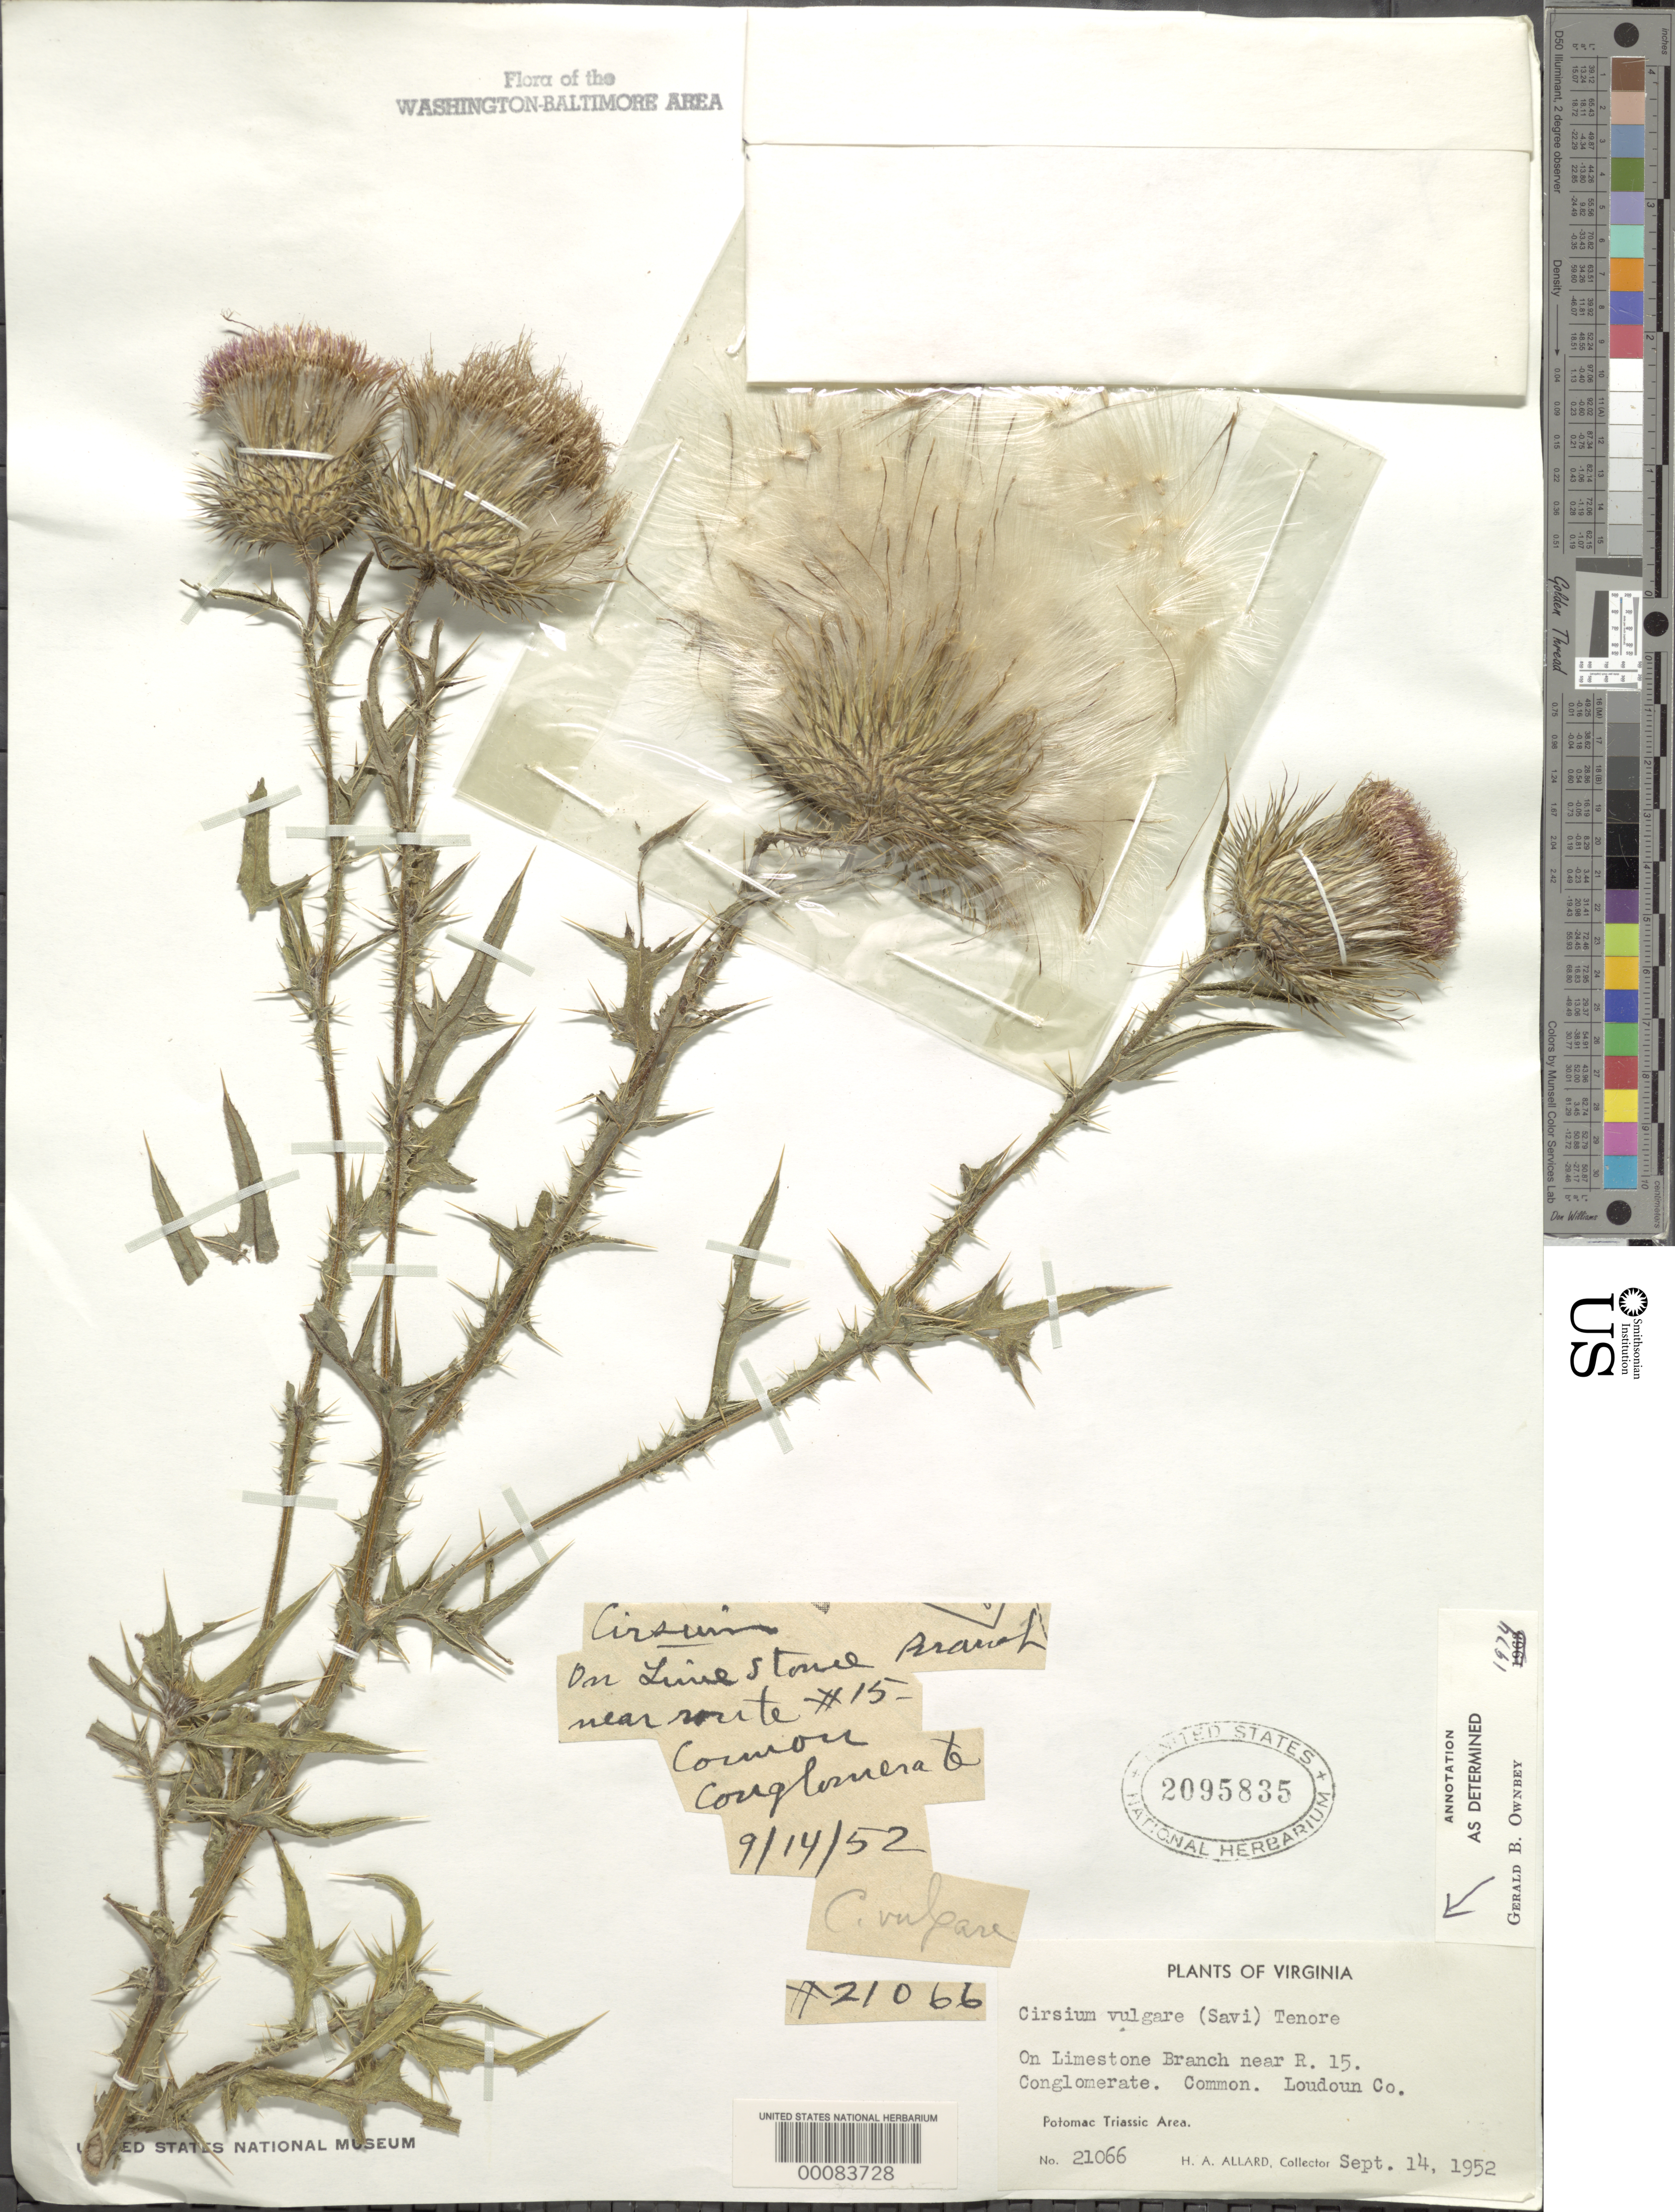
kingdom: Plantae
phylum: Tracheophyta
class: Magnoliopsida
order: Asterales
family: Asteraceae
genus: Cirsium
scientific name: Cirsium vulgare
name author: (Savi) Ten.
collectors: H. A. Allard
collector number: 21066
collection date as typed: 14 Sep 1952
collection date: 1952-09-14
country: United States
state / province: Virginia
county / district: Loudoun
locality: Limestone Branch near Rt. 15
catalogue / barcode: US 2095835